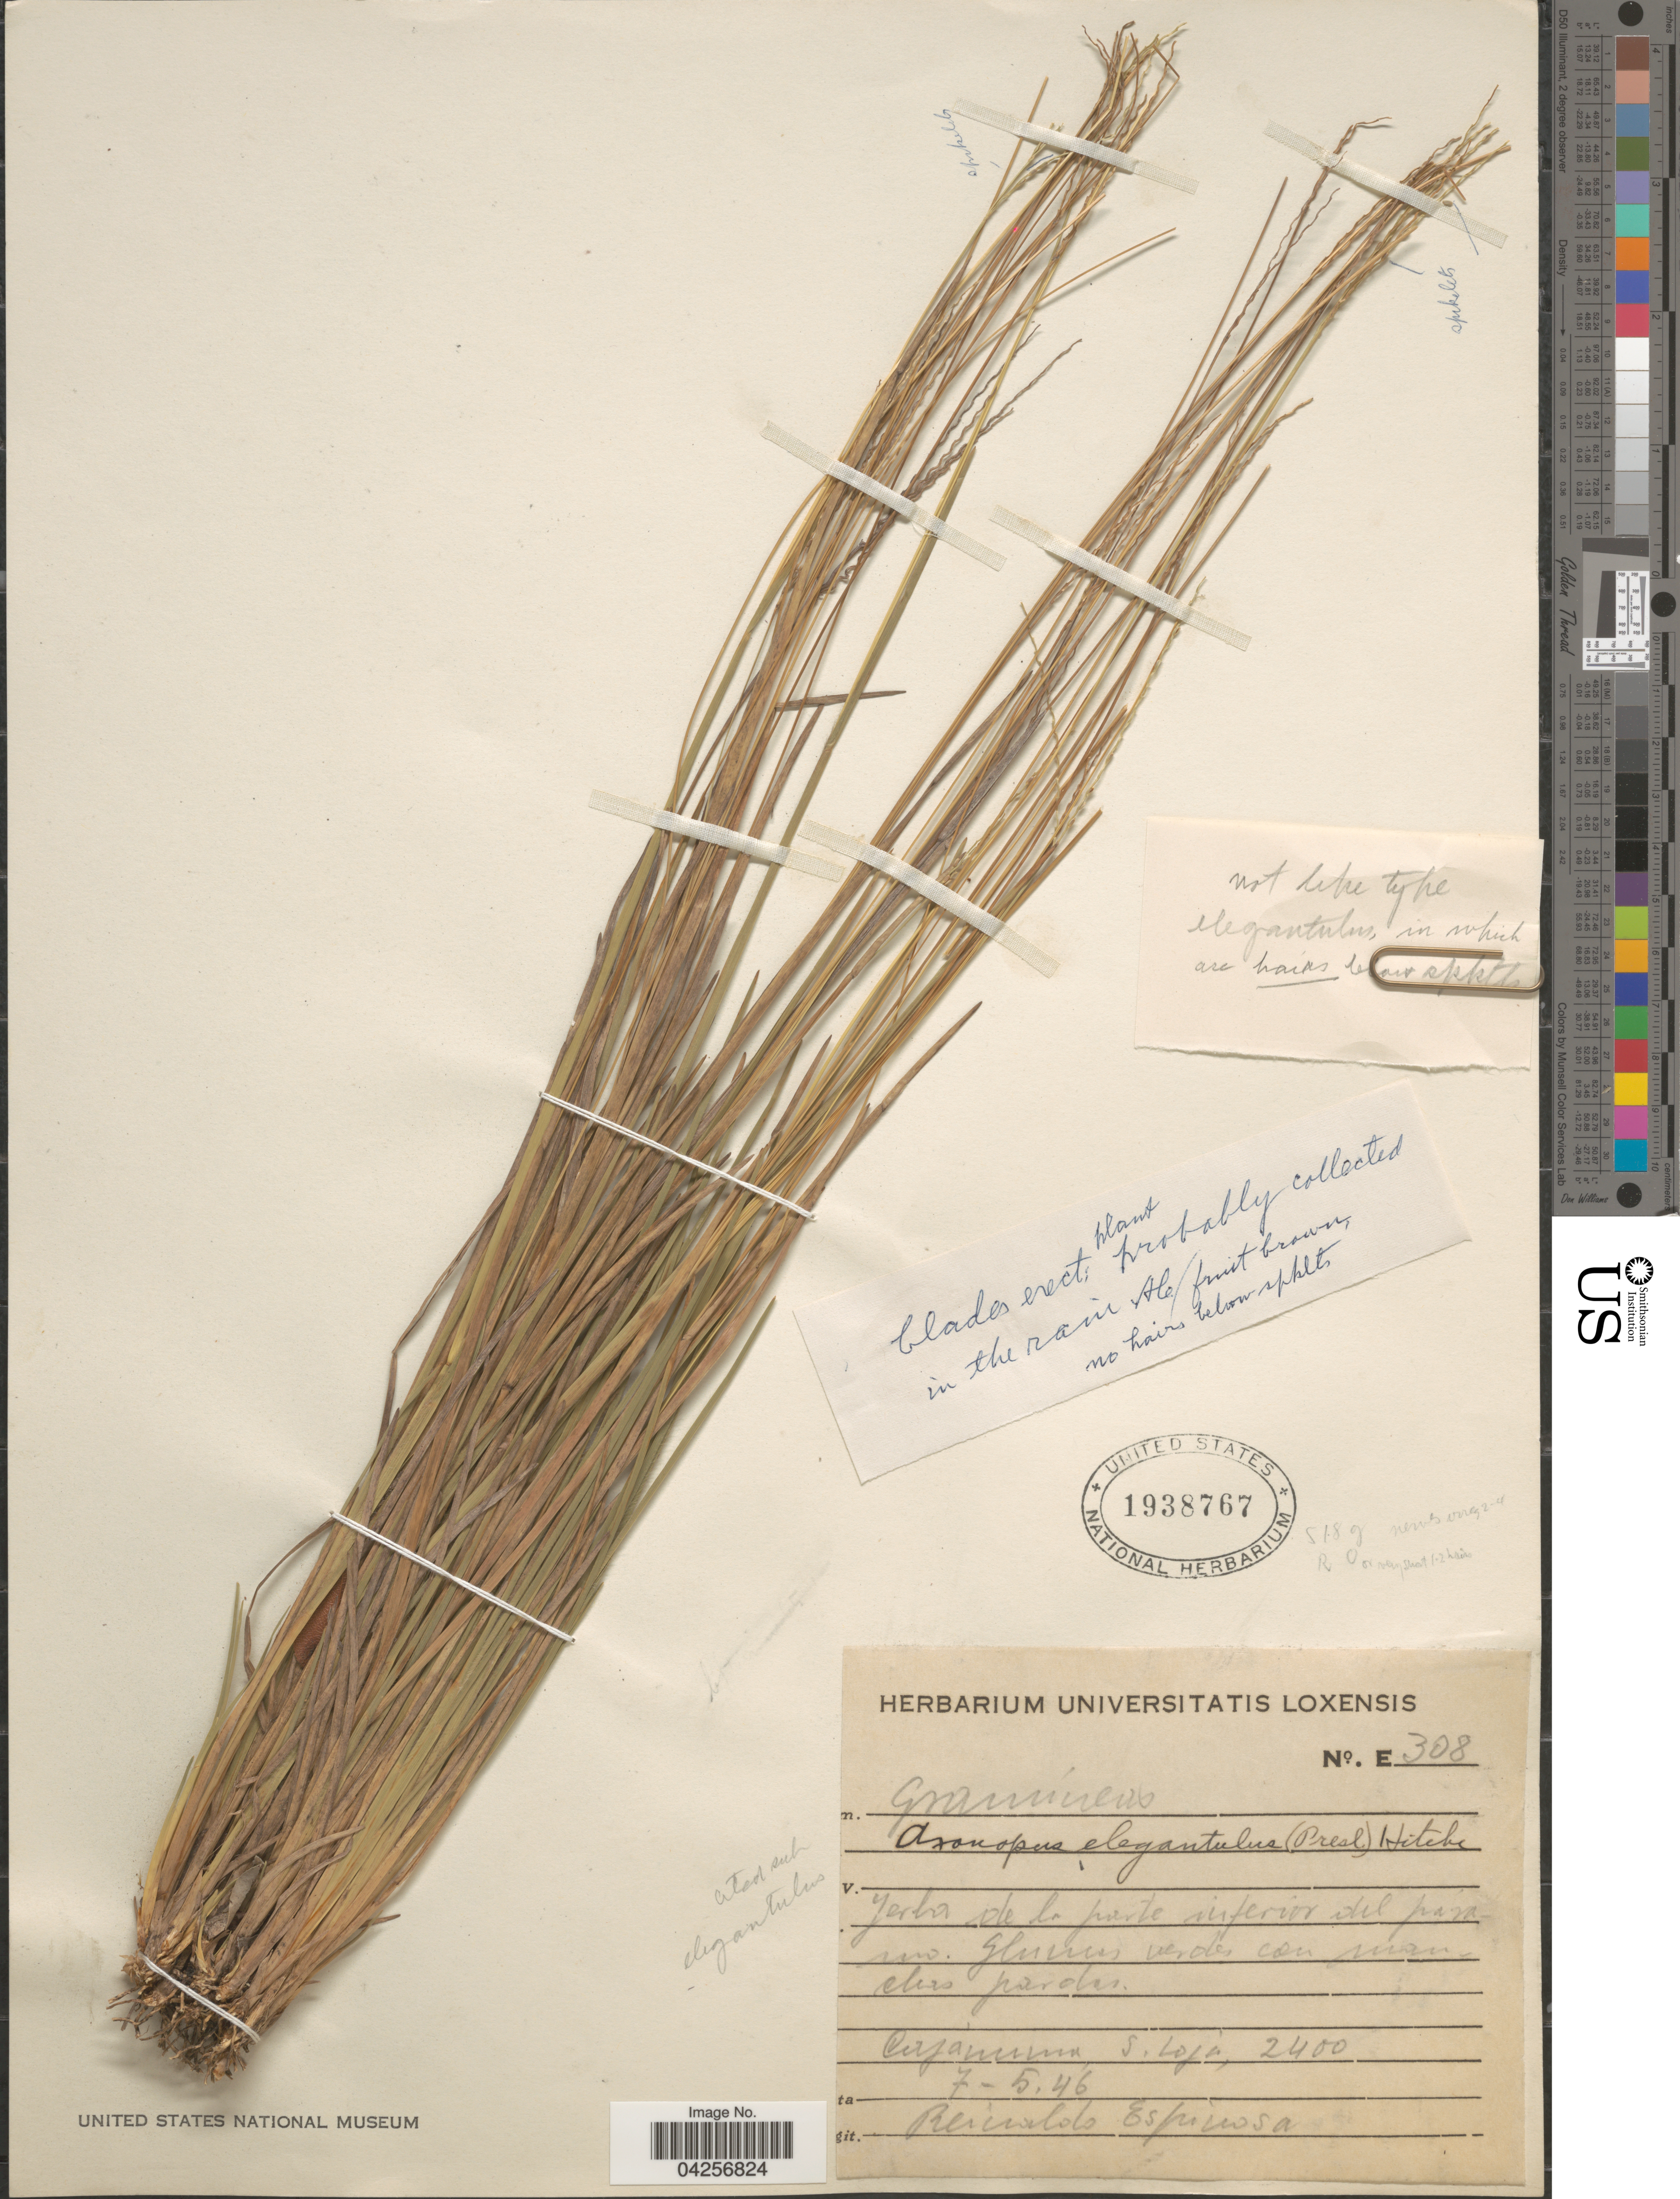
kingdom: Plantae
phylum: Tracheophyta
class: Liliopsida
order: Poales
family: Poaceae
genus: Axonopus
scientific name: Axonopus elegantulus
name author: (J. Presl) Hitchc.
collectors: R. Espinosa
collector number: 308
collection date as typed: Transcribed d/m/y: 7/5/46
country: Peru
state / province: Cajamarca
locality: S. Loja.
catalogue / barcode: US 1938767